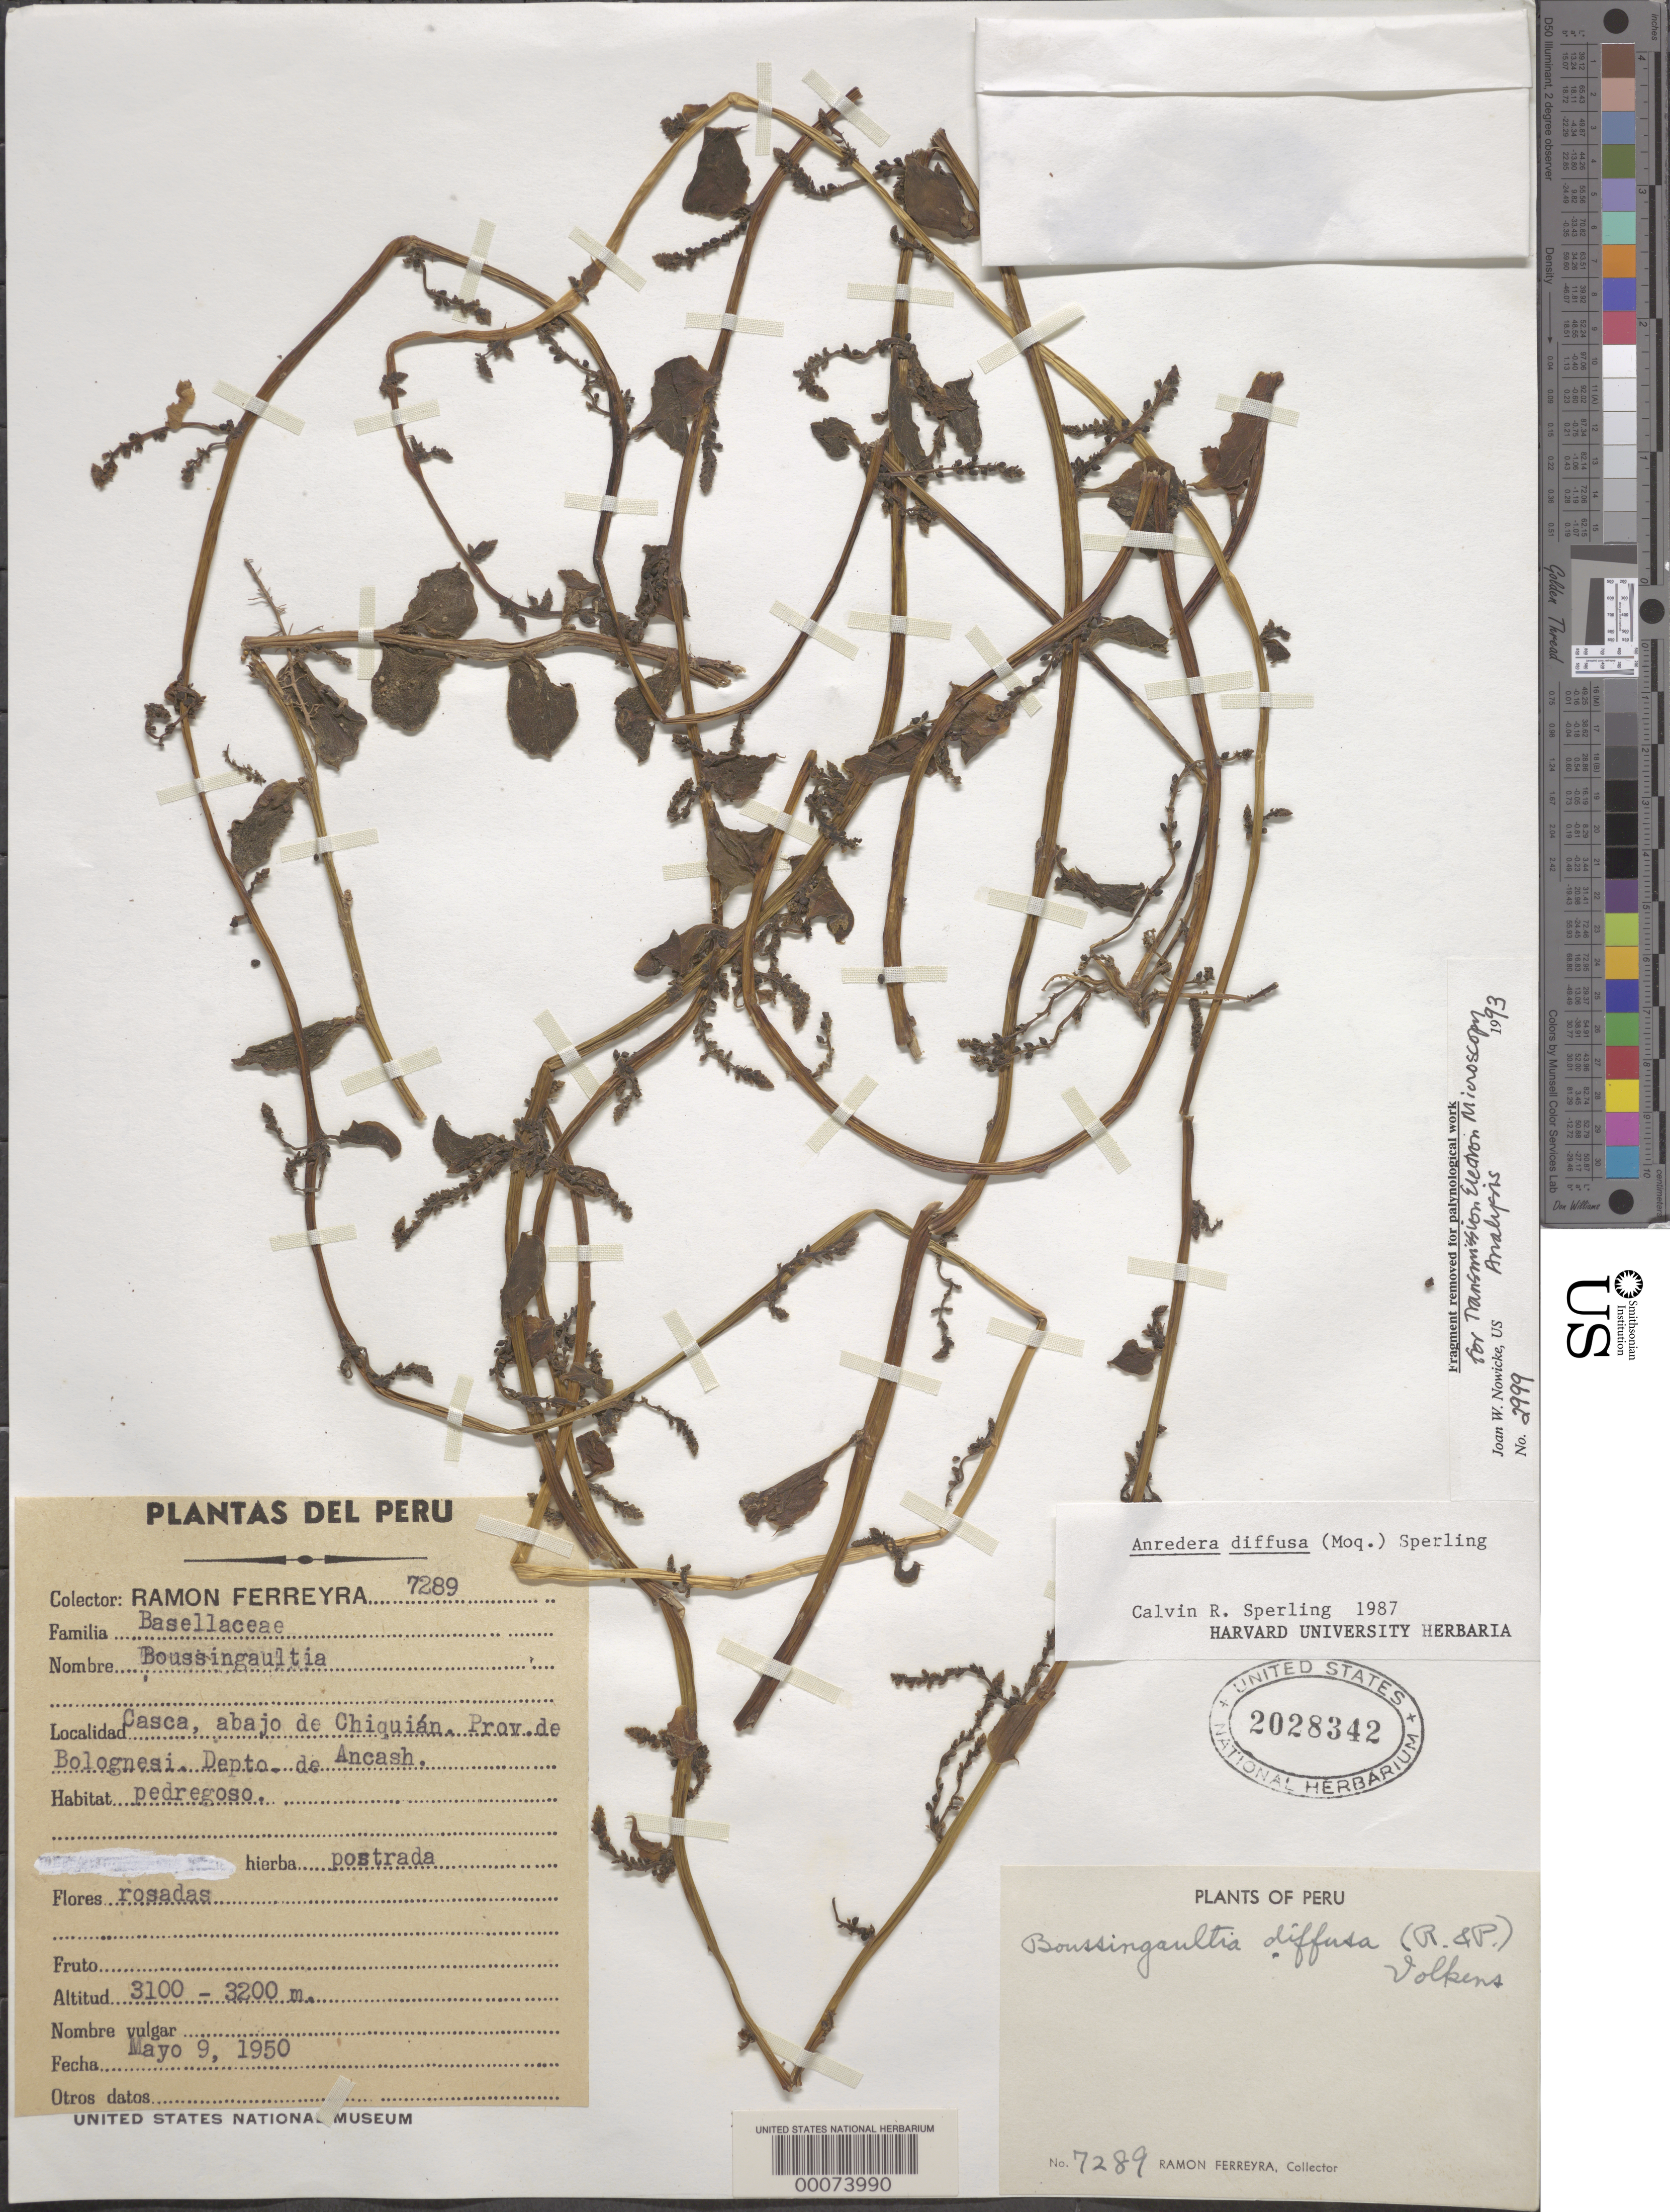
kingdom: Plantae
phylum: Tracheophyta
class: Magnoliopsida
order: Caryophyllales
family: Basellaceae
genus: Anredera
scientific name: Anredera diffusa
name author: (Moq.) Sperling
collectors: R. A. Ferreyra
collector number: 7289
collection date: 1950-05-09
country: Peru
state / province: Ancash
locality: Casca, abjo de Chiquián. Prov. de Bolognesi. Depto. de Ancash.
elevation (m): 3100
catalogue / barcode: US 2028342